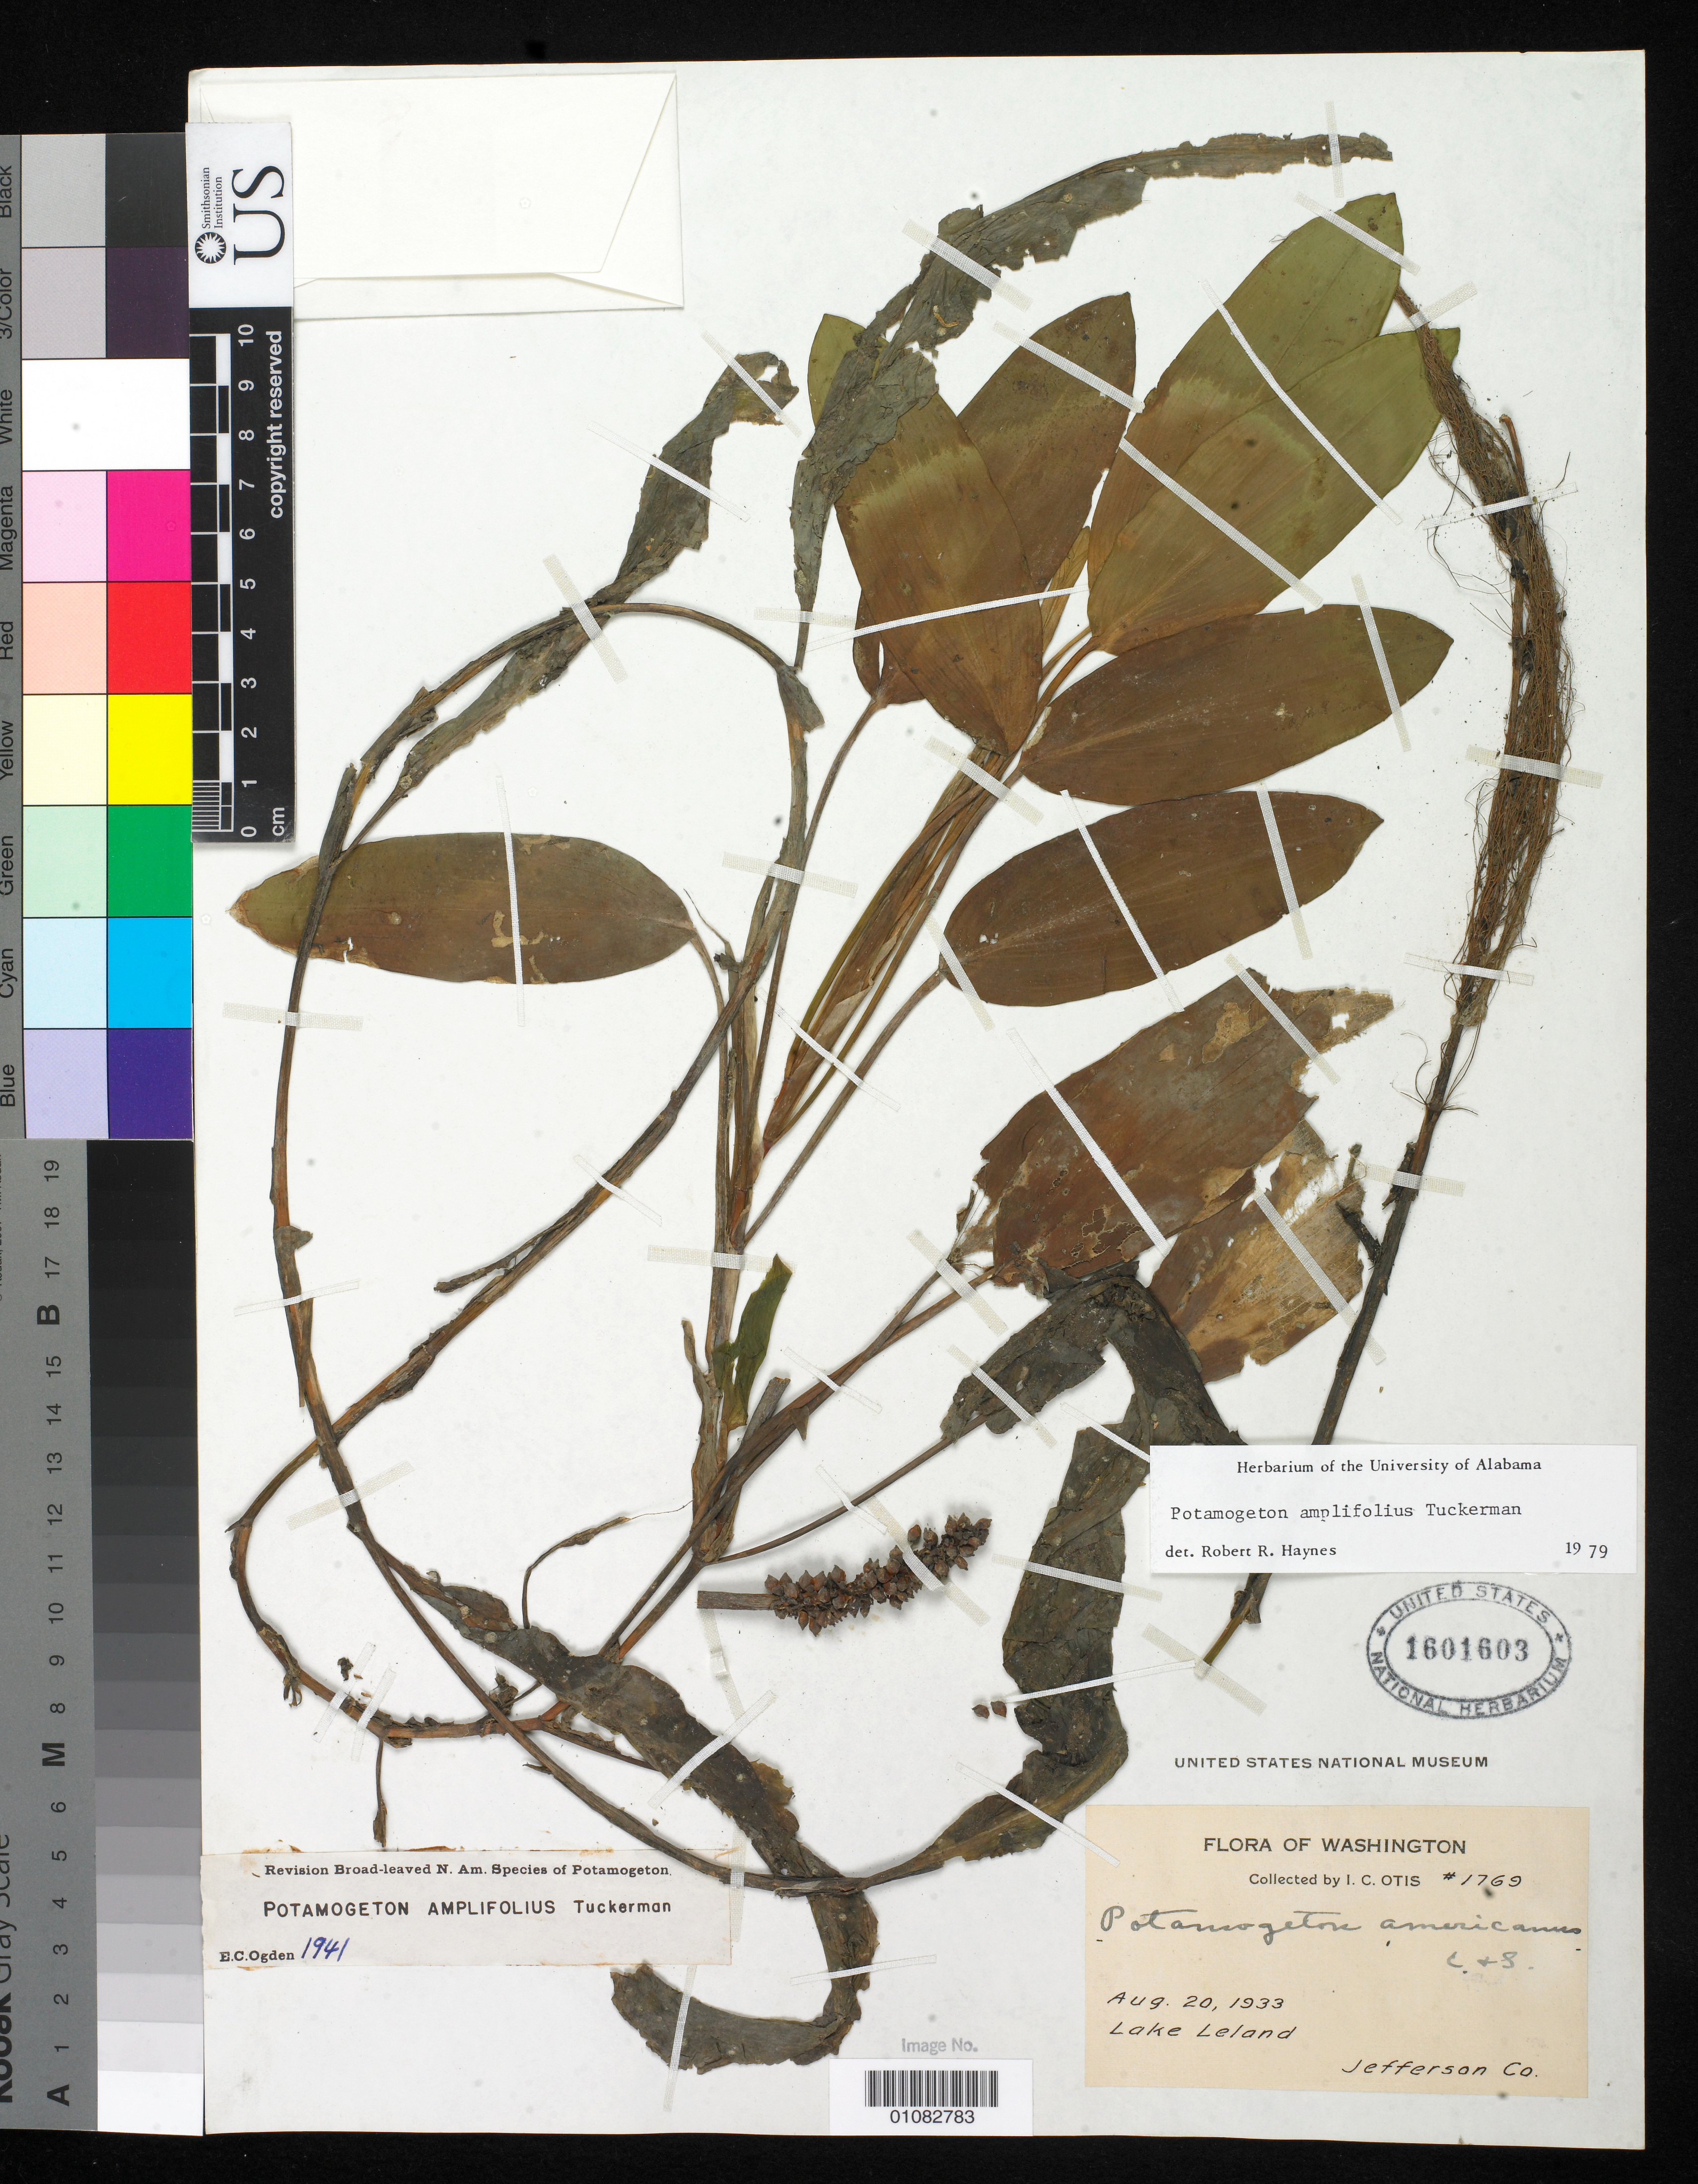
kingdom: Plantae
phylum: Tracheophyta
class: Liliopsida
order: Alismatales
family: Potamogetonaceae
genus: Potamogeton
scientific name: Potamogeton amplifolius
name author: Tuckerm.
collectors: I. C. Otis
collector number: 1769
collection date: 1933-08-20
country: United States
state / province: Washington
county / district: Jefferson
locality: Lake Leland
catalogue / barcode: US 1601603